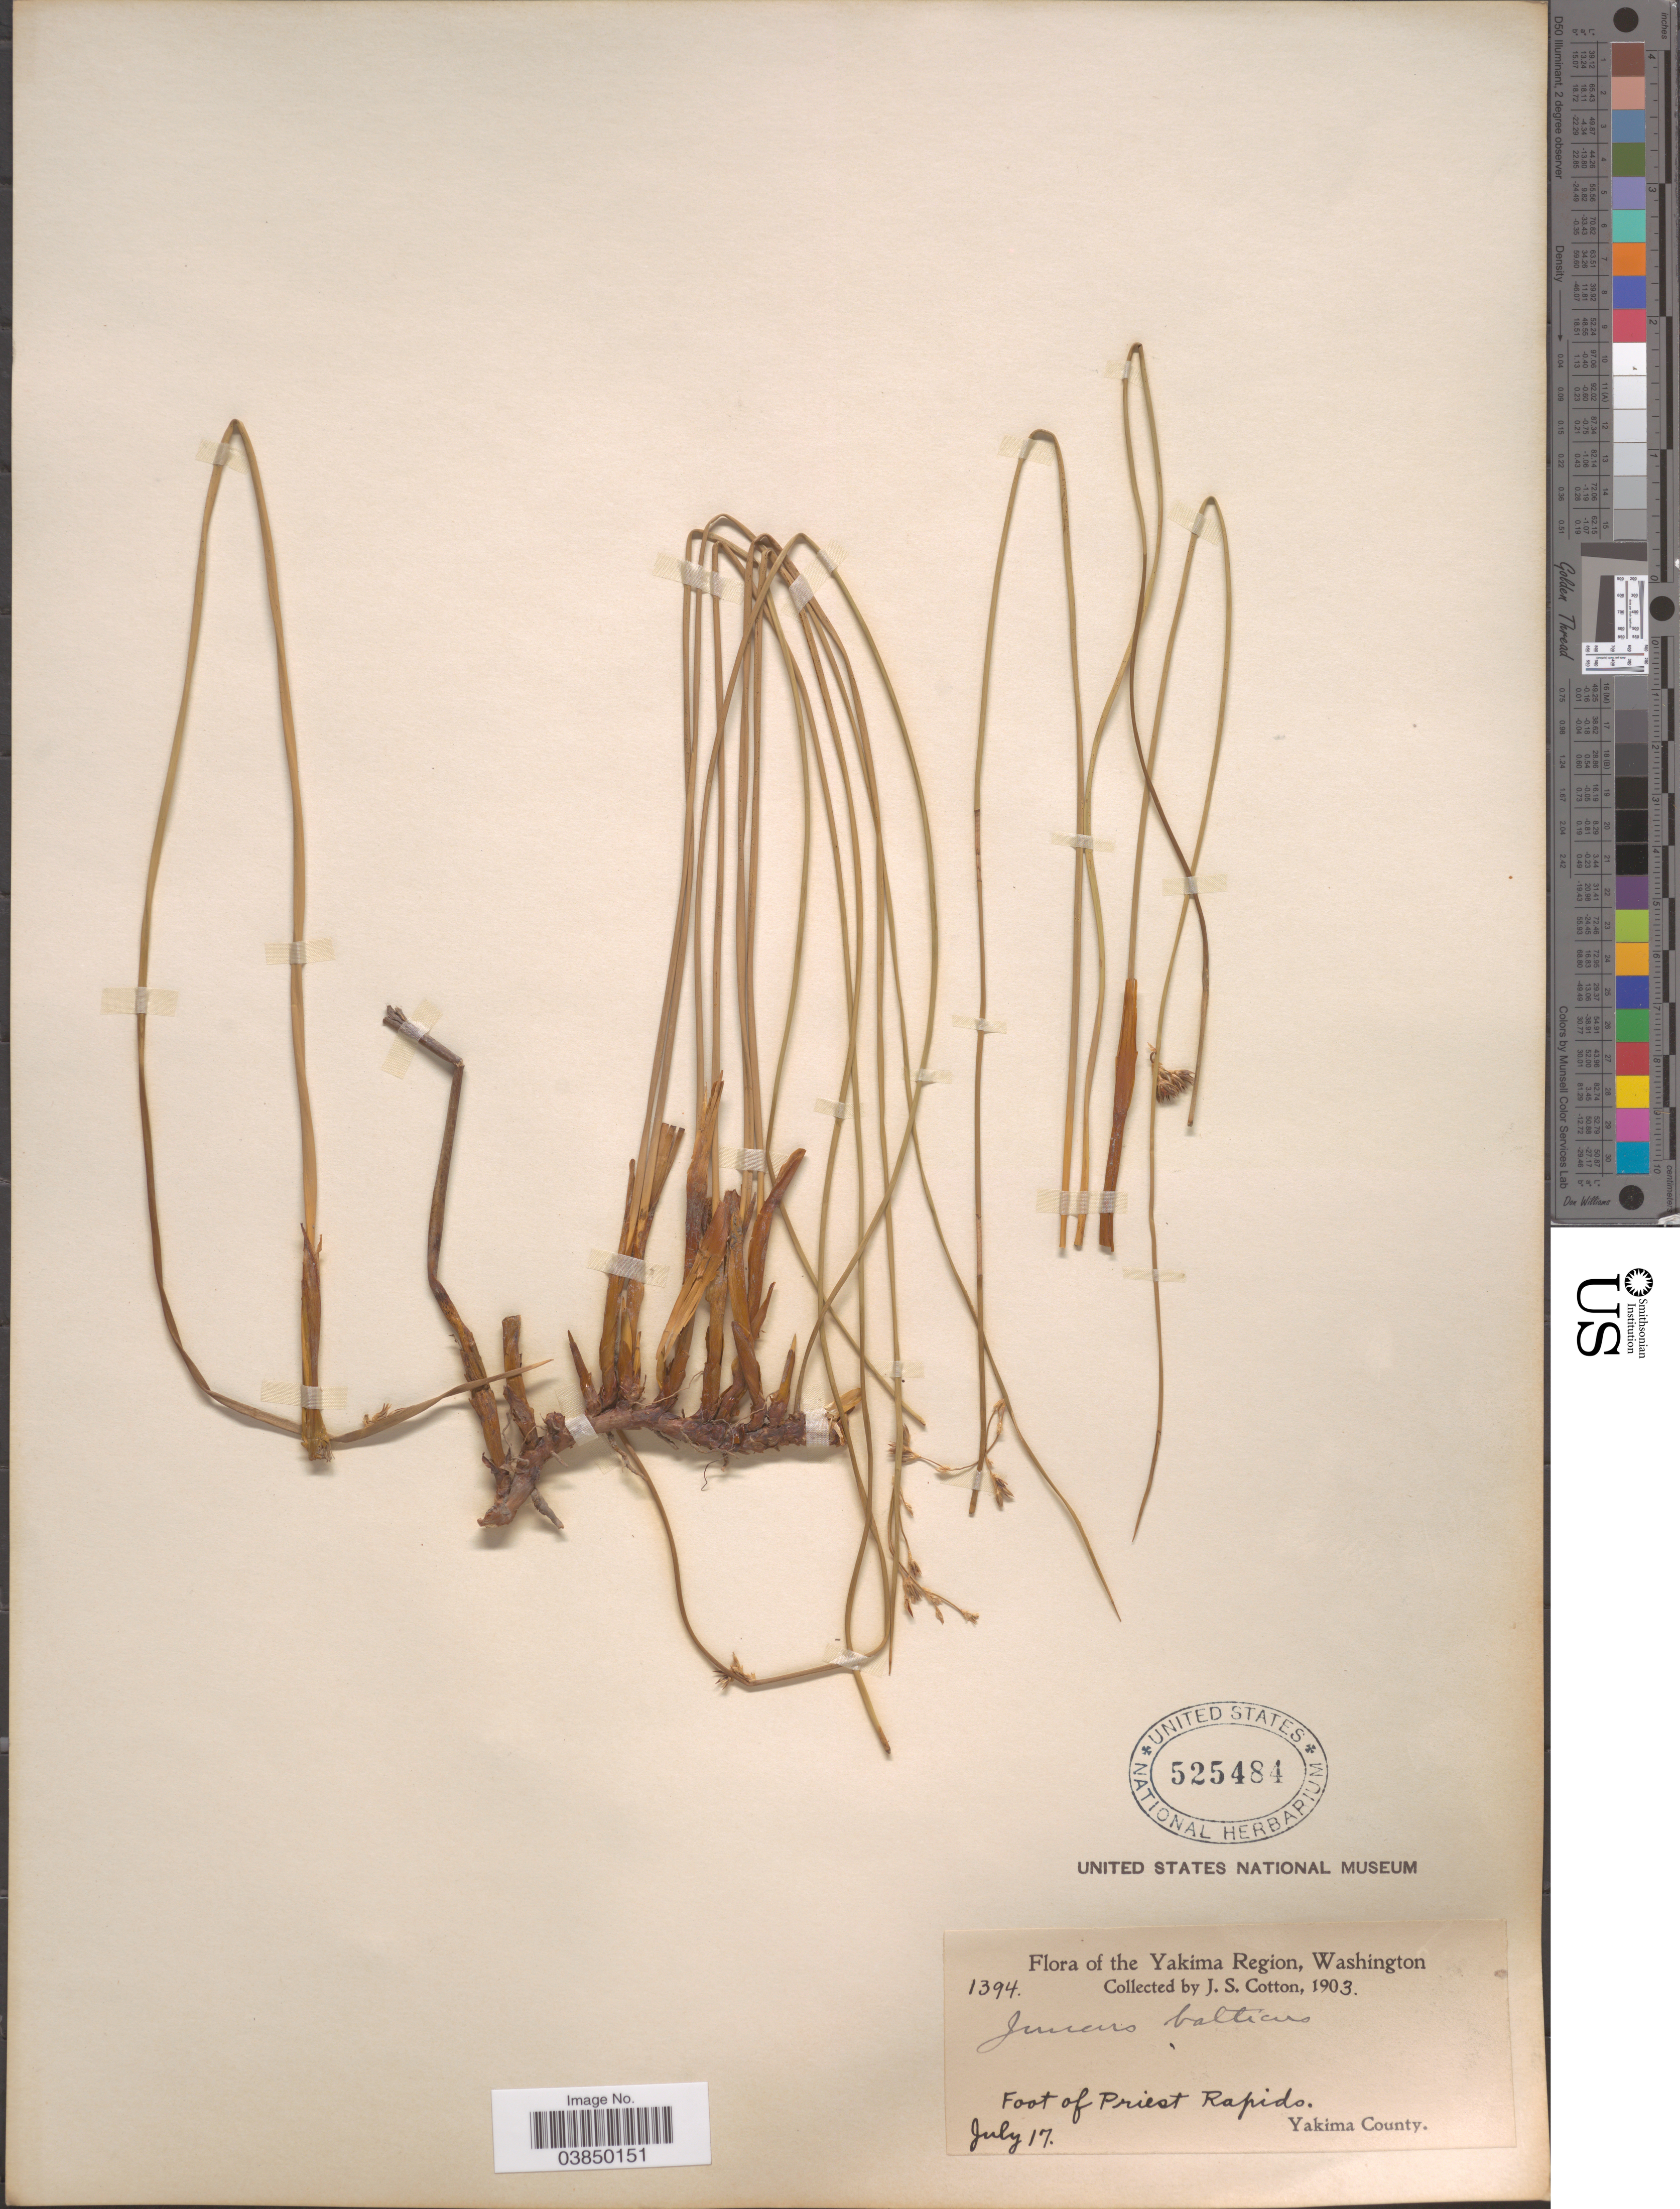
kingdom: Plantae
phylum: Tracheophyta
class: Liliopsida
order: Poales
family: Juncaceae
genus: Juncus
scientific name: Juncus balticus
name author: Willd.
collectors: J. S. Cotton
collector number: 1394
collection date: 1903-07-17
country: United States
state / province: Washington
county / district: Yakima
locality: The Yakima Region. Foot of Priest Rapids. Yakima County.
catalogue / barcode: US 525484